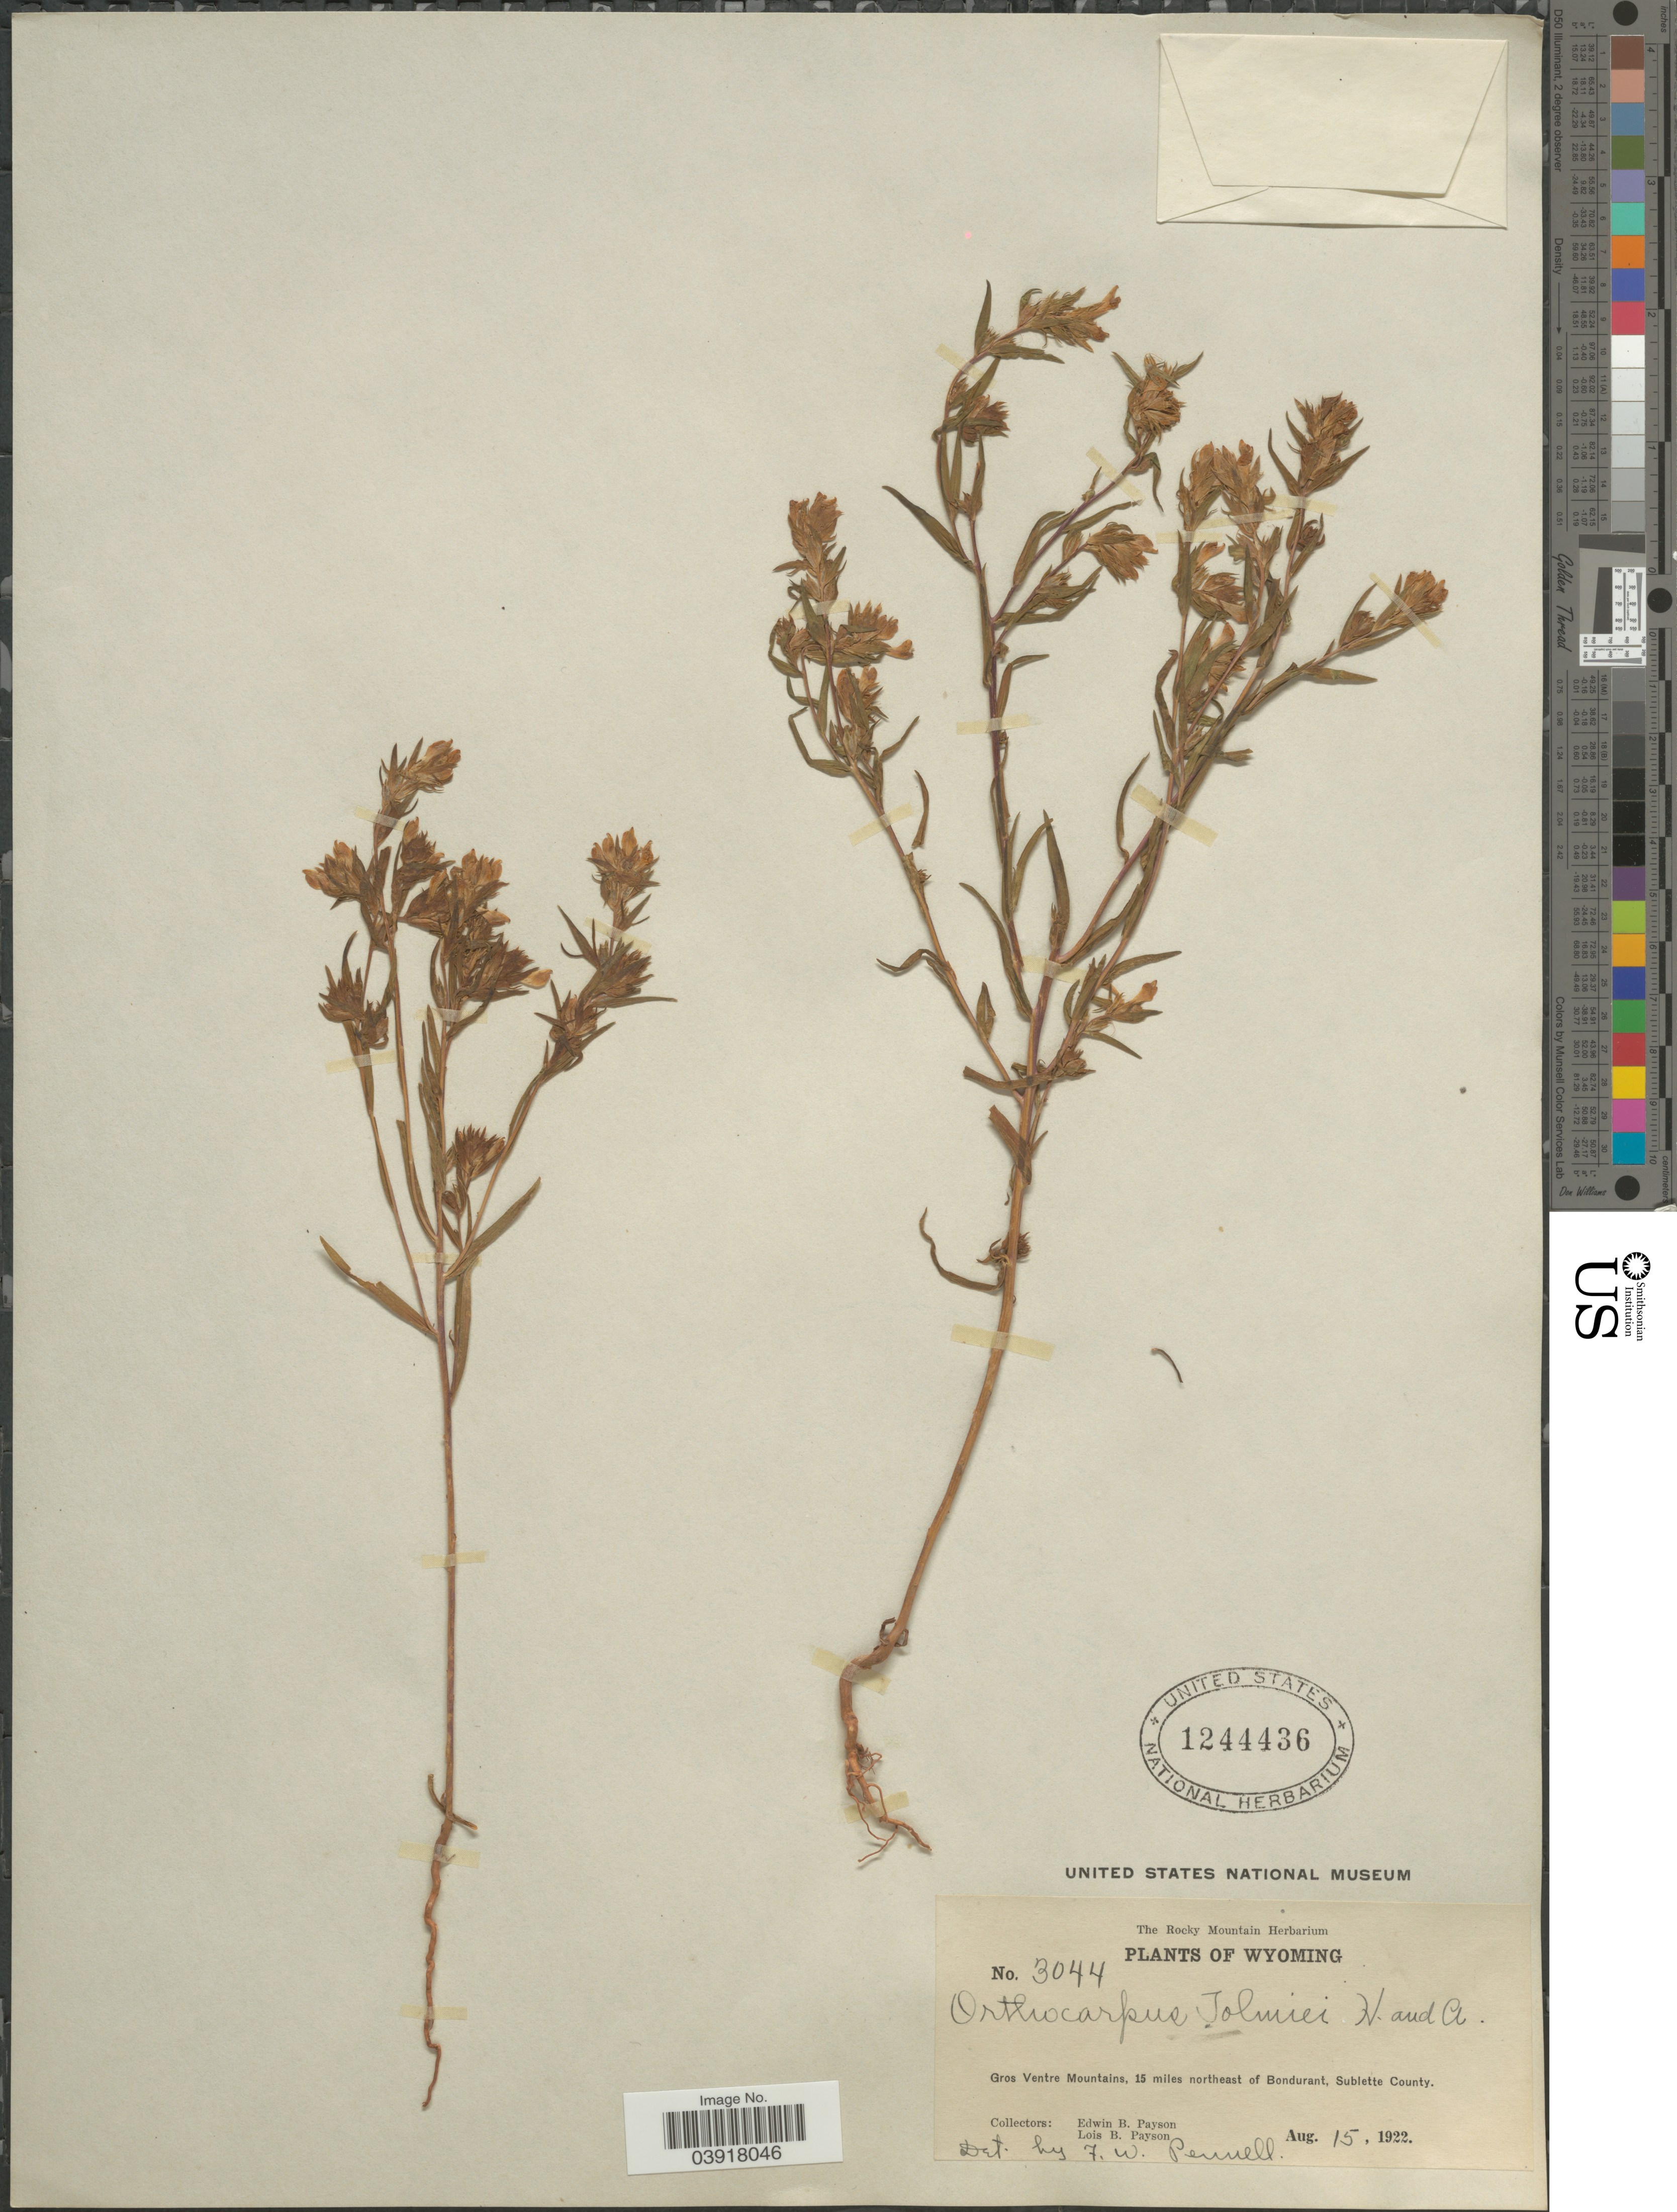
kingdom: Plantae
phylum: Tracheophyta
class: Magnoliopsida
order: Lamiales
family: Orobanchaceae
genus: Orthocarpus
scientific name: Orthocarpus tolmiei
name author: Hook. & Arn.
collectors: E. B. Payson & L. Payson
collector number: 3044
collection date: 1922-08-15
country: United States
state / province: Wyoming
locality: Gros Ventre Mountains, 15 miles northeast of Bondurant, Sublette County.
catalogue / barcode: US 1244436